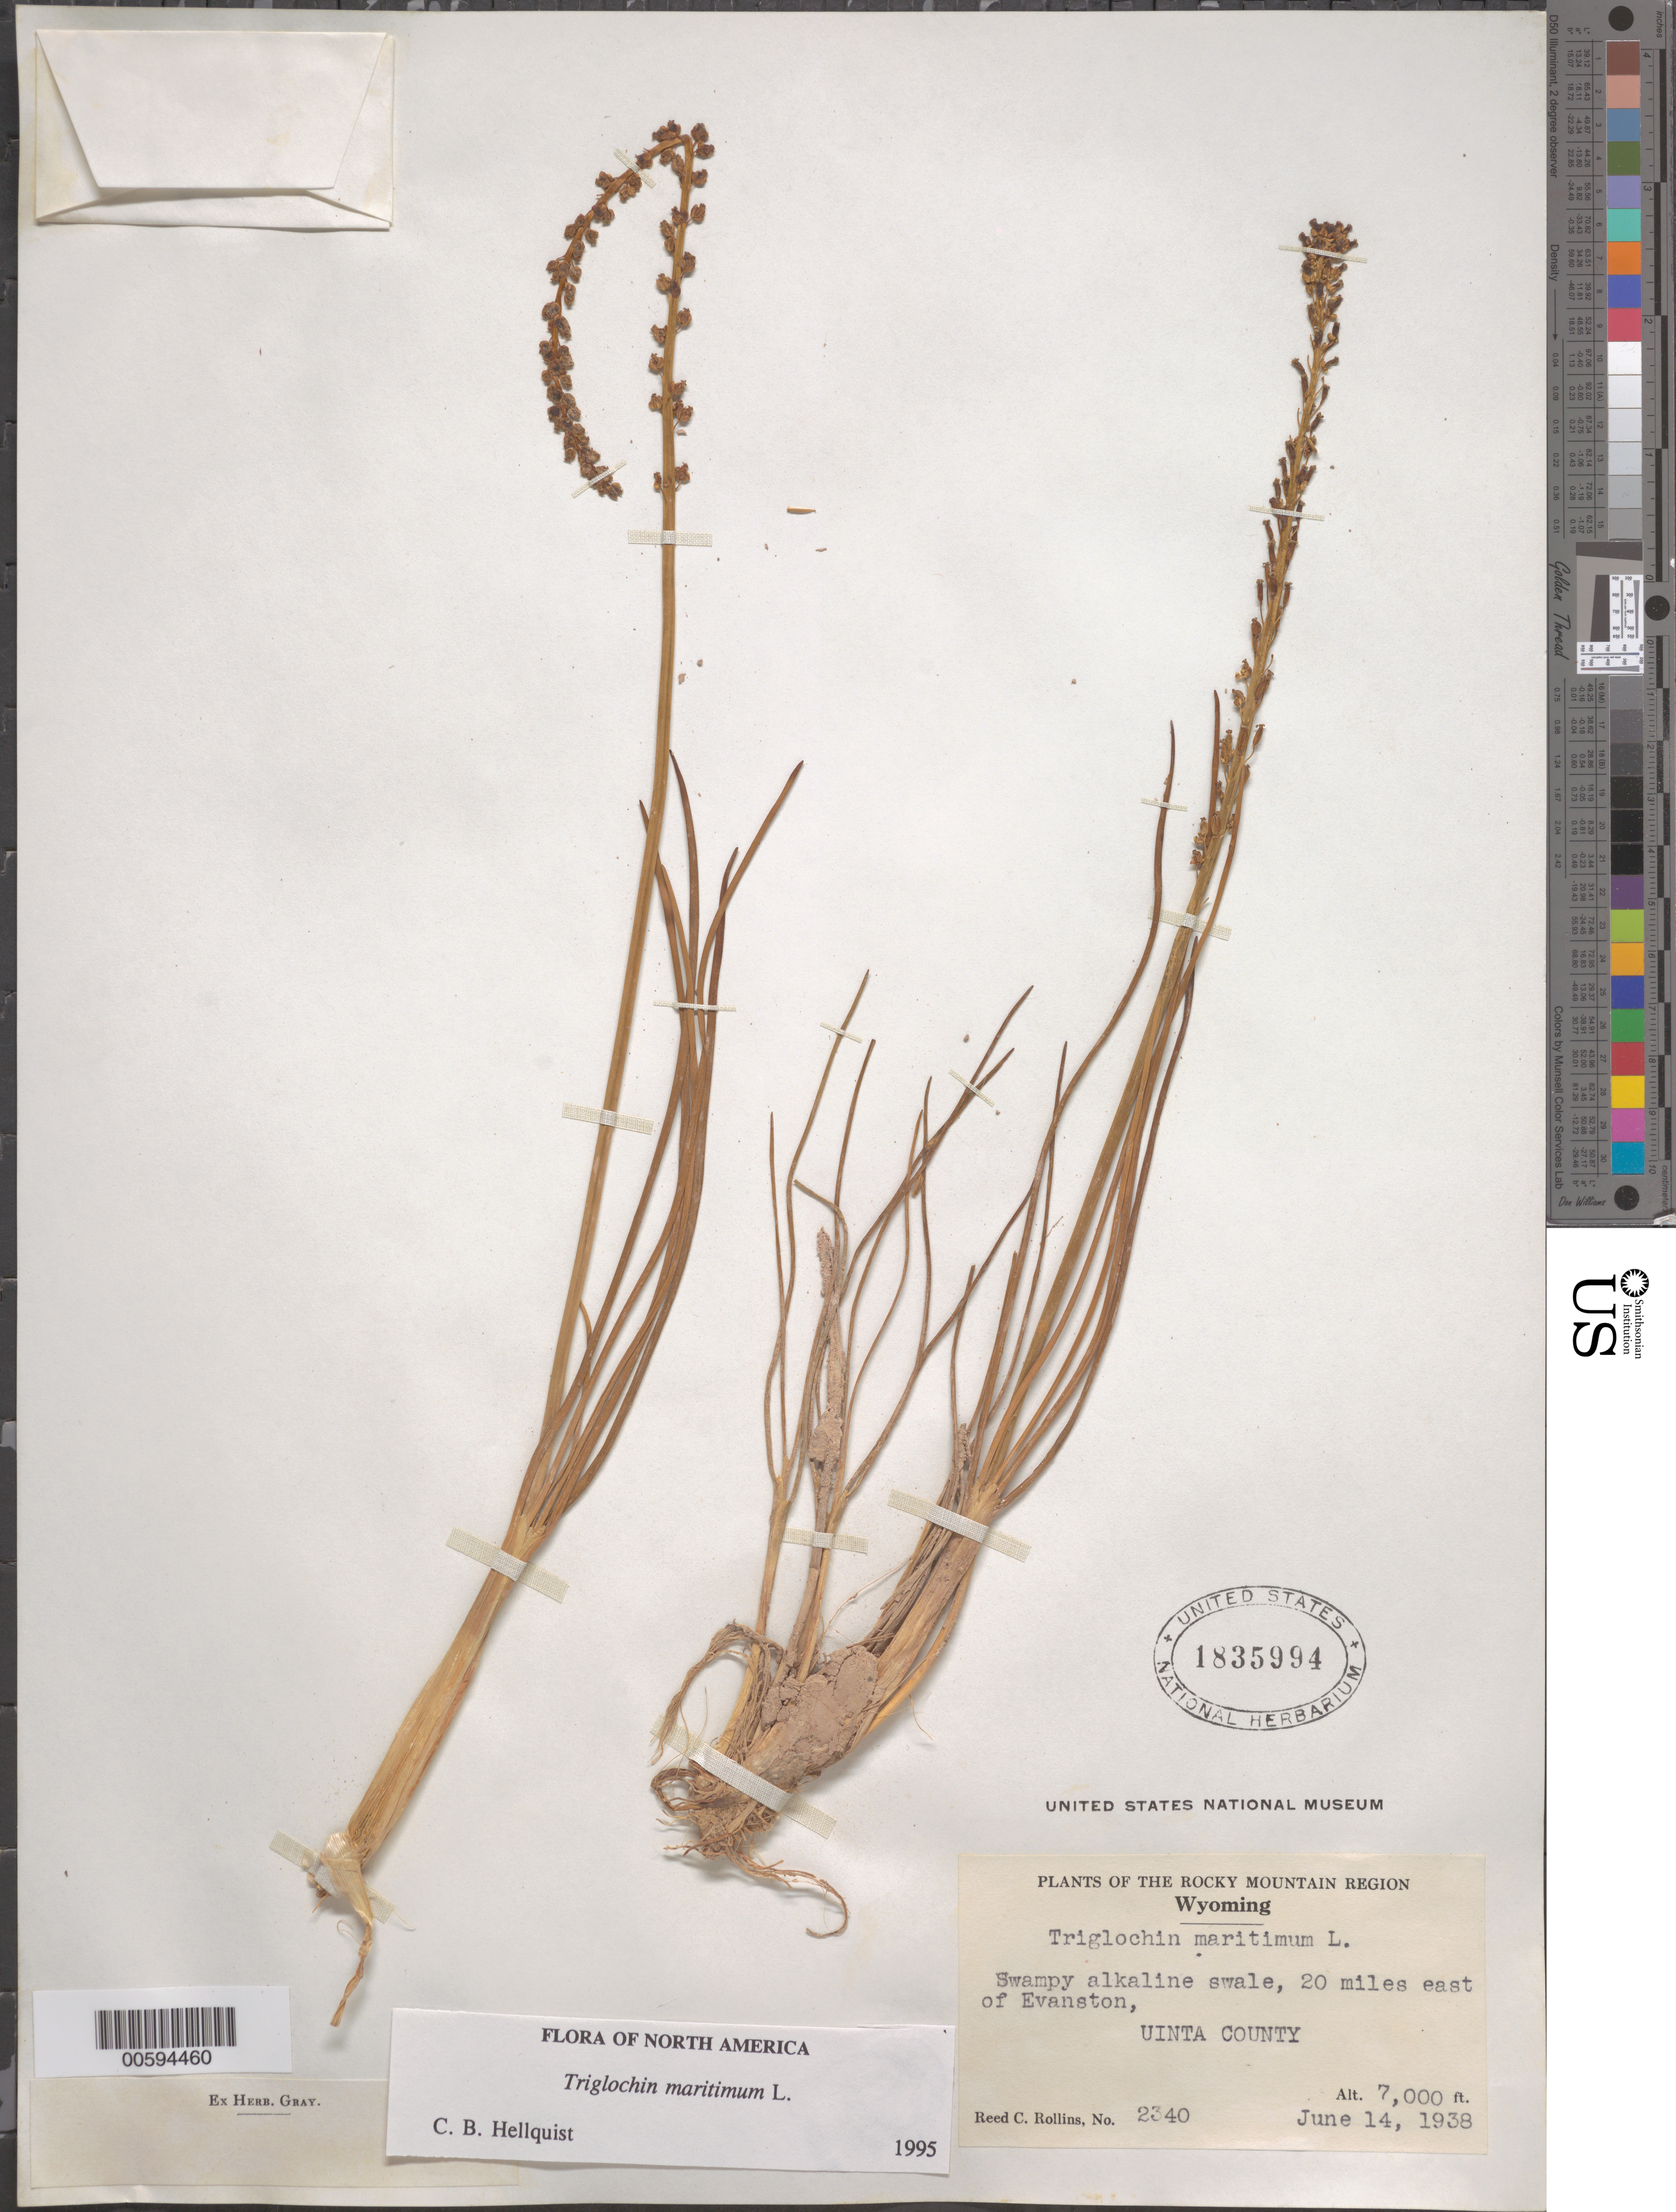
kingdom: Plantae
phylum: Tracheophyta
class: Liliopsida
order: Alismatales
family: Juncaginaceae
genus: Triglochin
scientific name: Triglochin maritima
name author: L.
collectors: R. C. Rollins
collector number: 2340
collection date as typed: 14 Jun 1938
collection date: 1938-06-14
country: United States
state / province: Wyoming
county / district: Uinta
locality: E of Evanston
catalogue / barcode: US 1835994